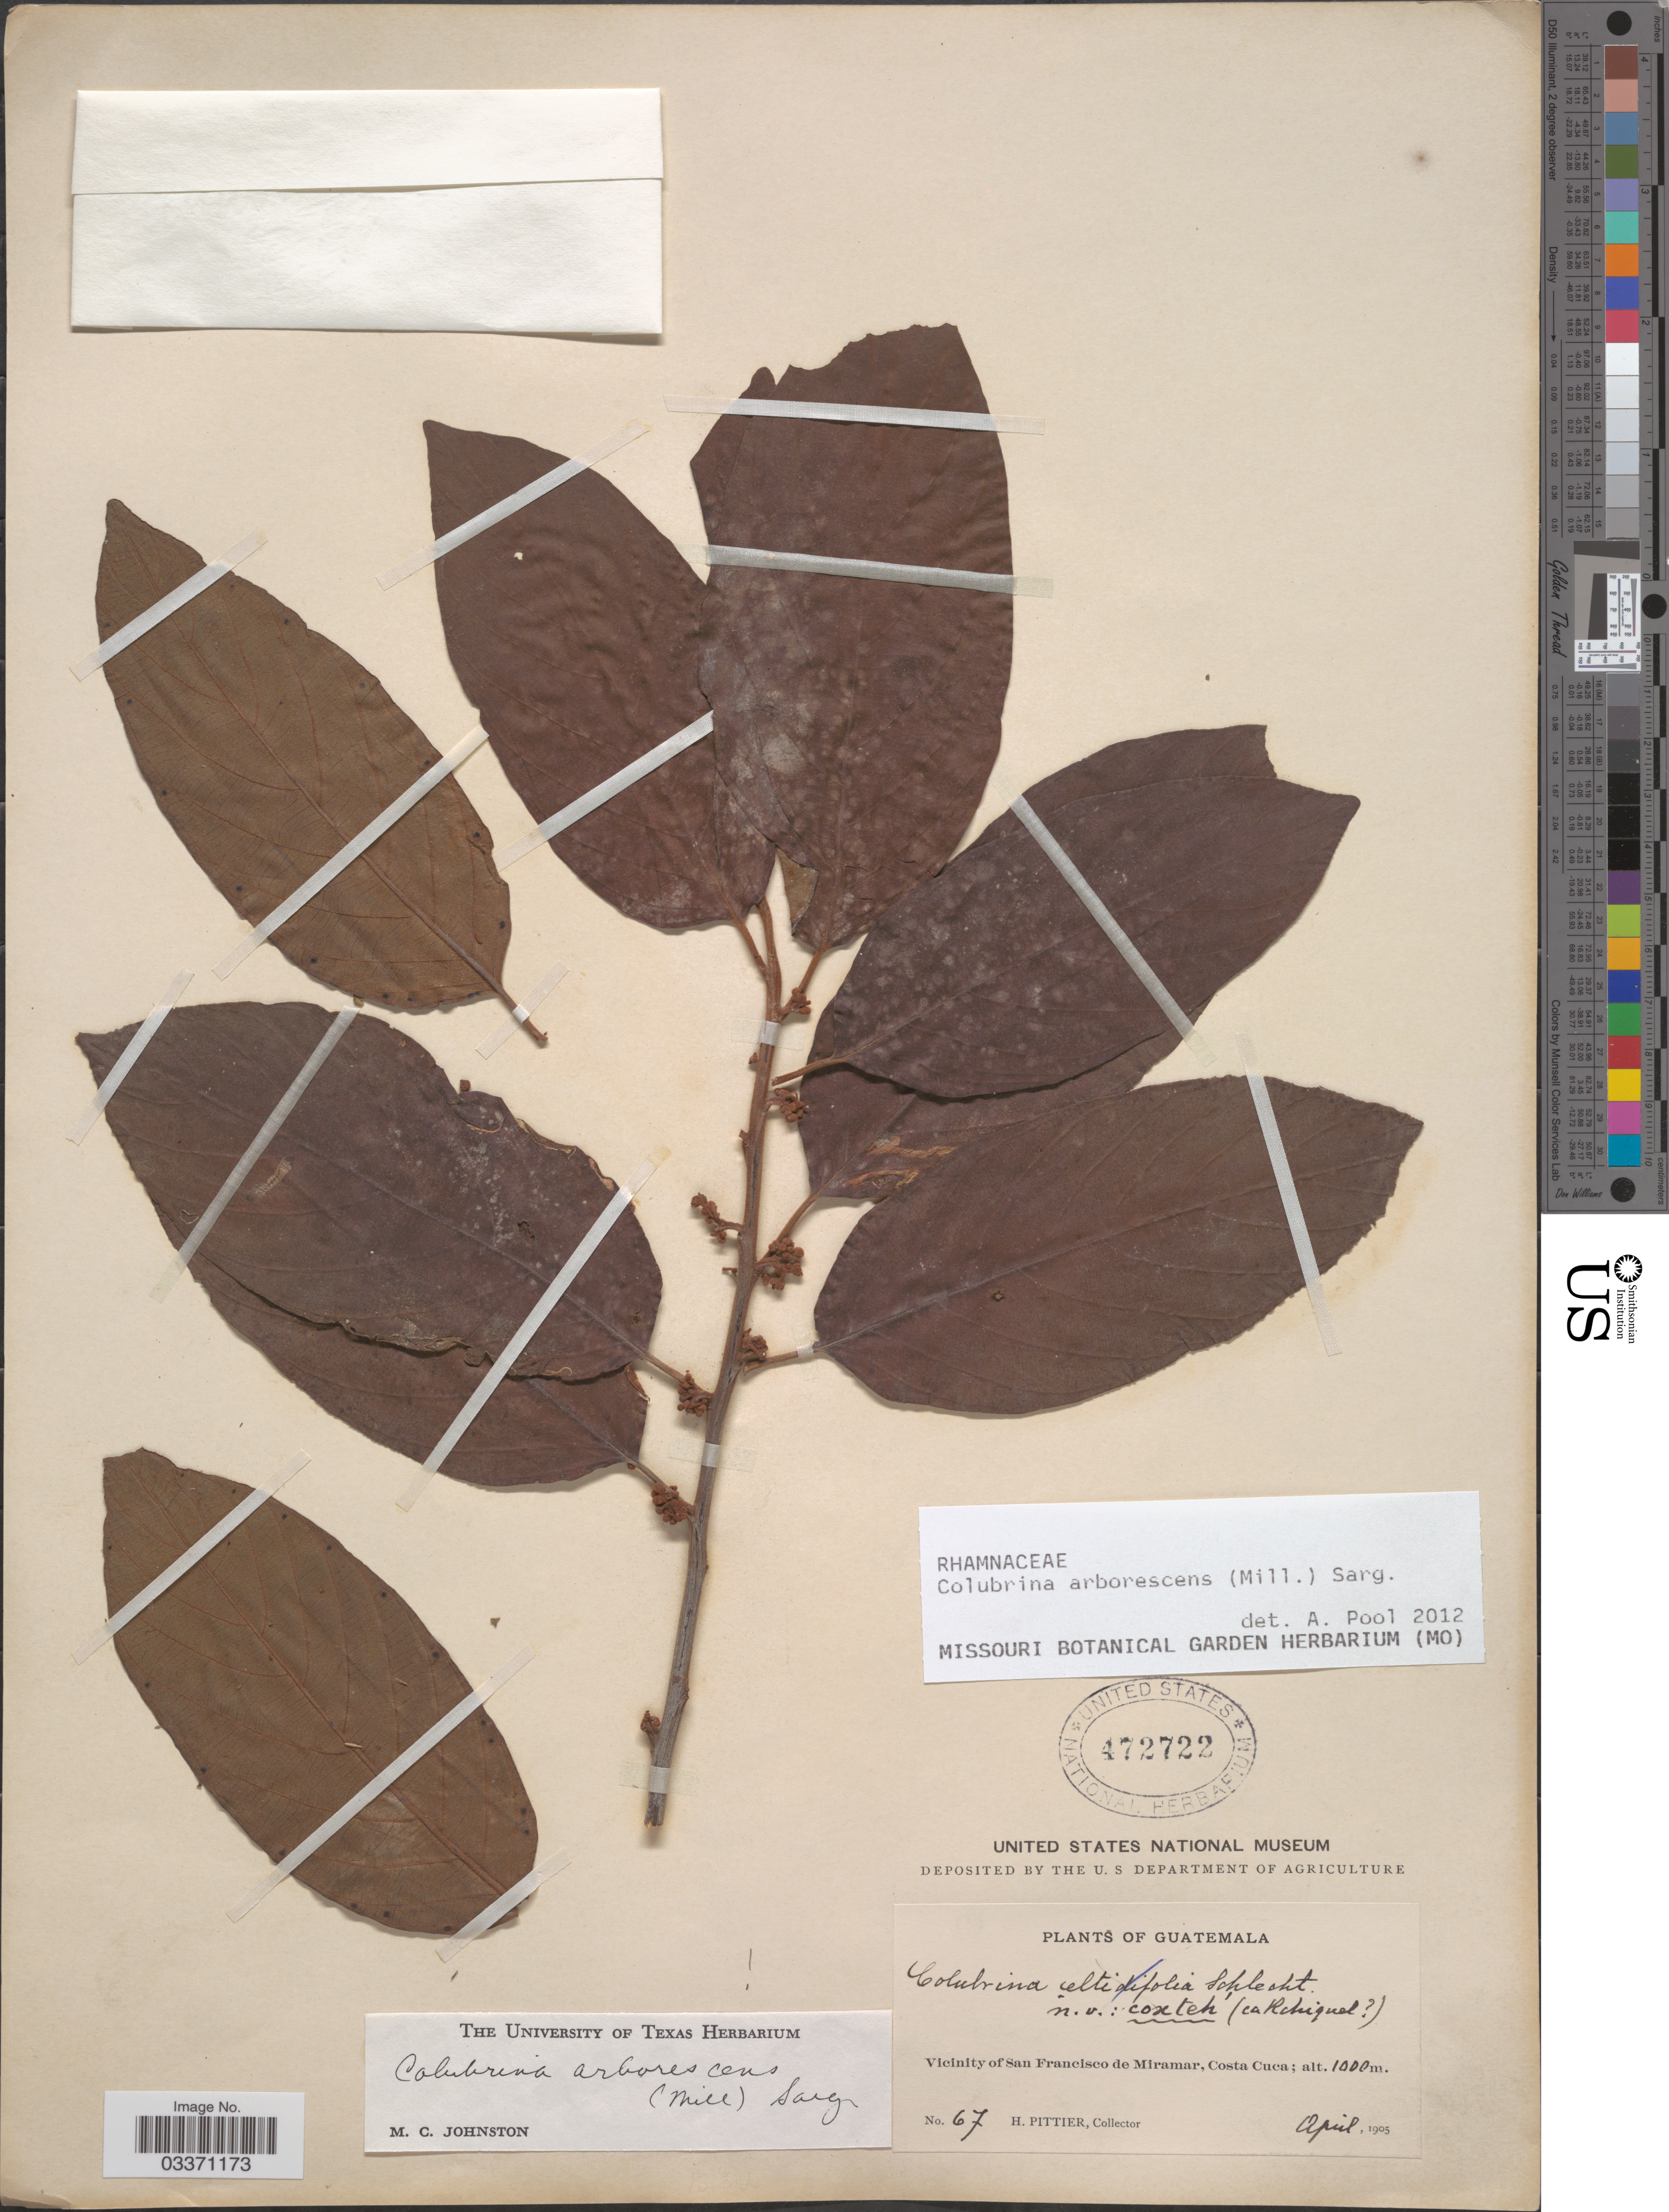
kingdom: Plantae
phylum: Tracheophyta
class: Magnoliopsida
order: Rosales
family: Rhamnaceae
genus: Colubrina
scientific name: Colubrina arborescens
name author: (Mill.) Sarg.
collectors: H. F. Pittier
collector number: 67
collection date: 1905-04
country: Guatemala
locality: Vicinity of San Francisco de Miramar, Costa Cuca.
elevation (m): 1000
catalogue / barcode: US 472722